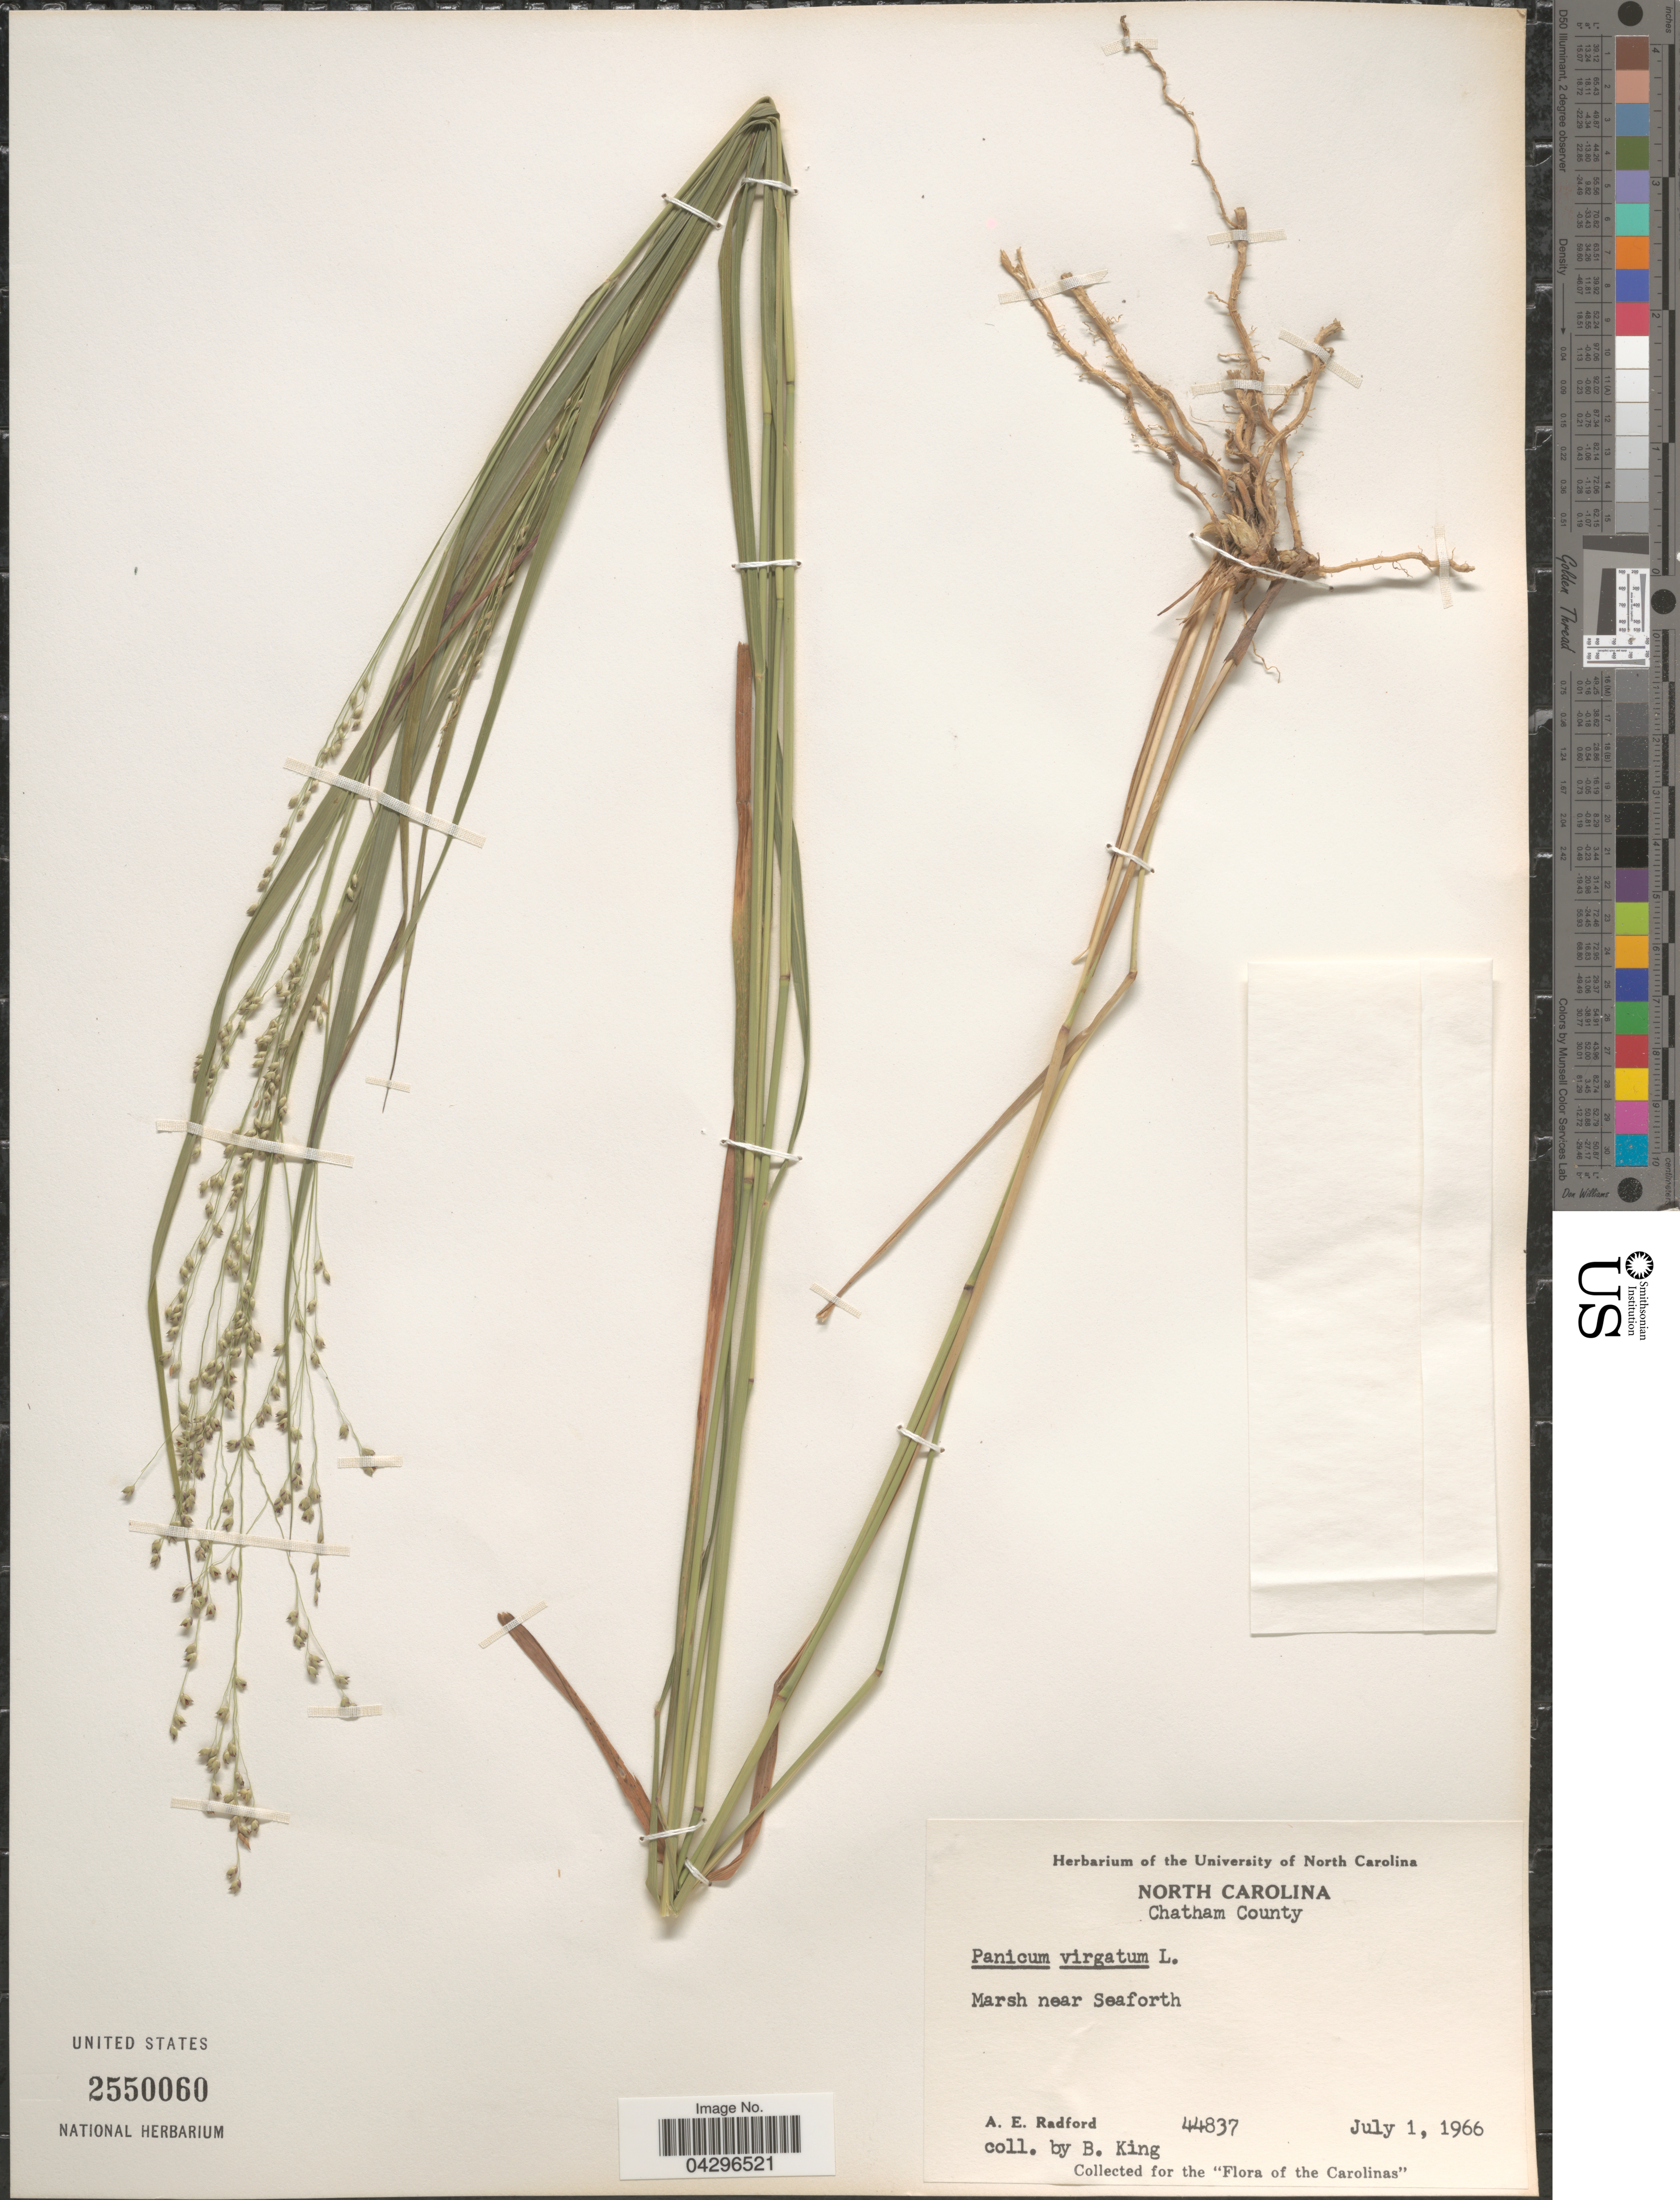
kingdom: Plantae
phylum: Tracheophyta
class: Liliopsida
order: Poales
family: Poaceae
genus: Panicum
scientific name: Panicum virgatum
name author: L.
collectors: A. E. Radford & B. King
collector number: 44837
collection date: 1966-07-01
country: United States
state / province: North Carolina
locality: Chatham County. Marsh near Seaforth.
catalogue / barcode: US 2550060